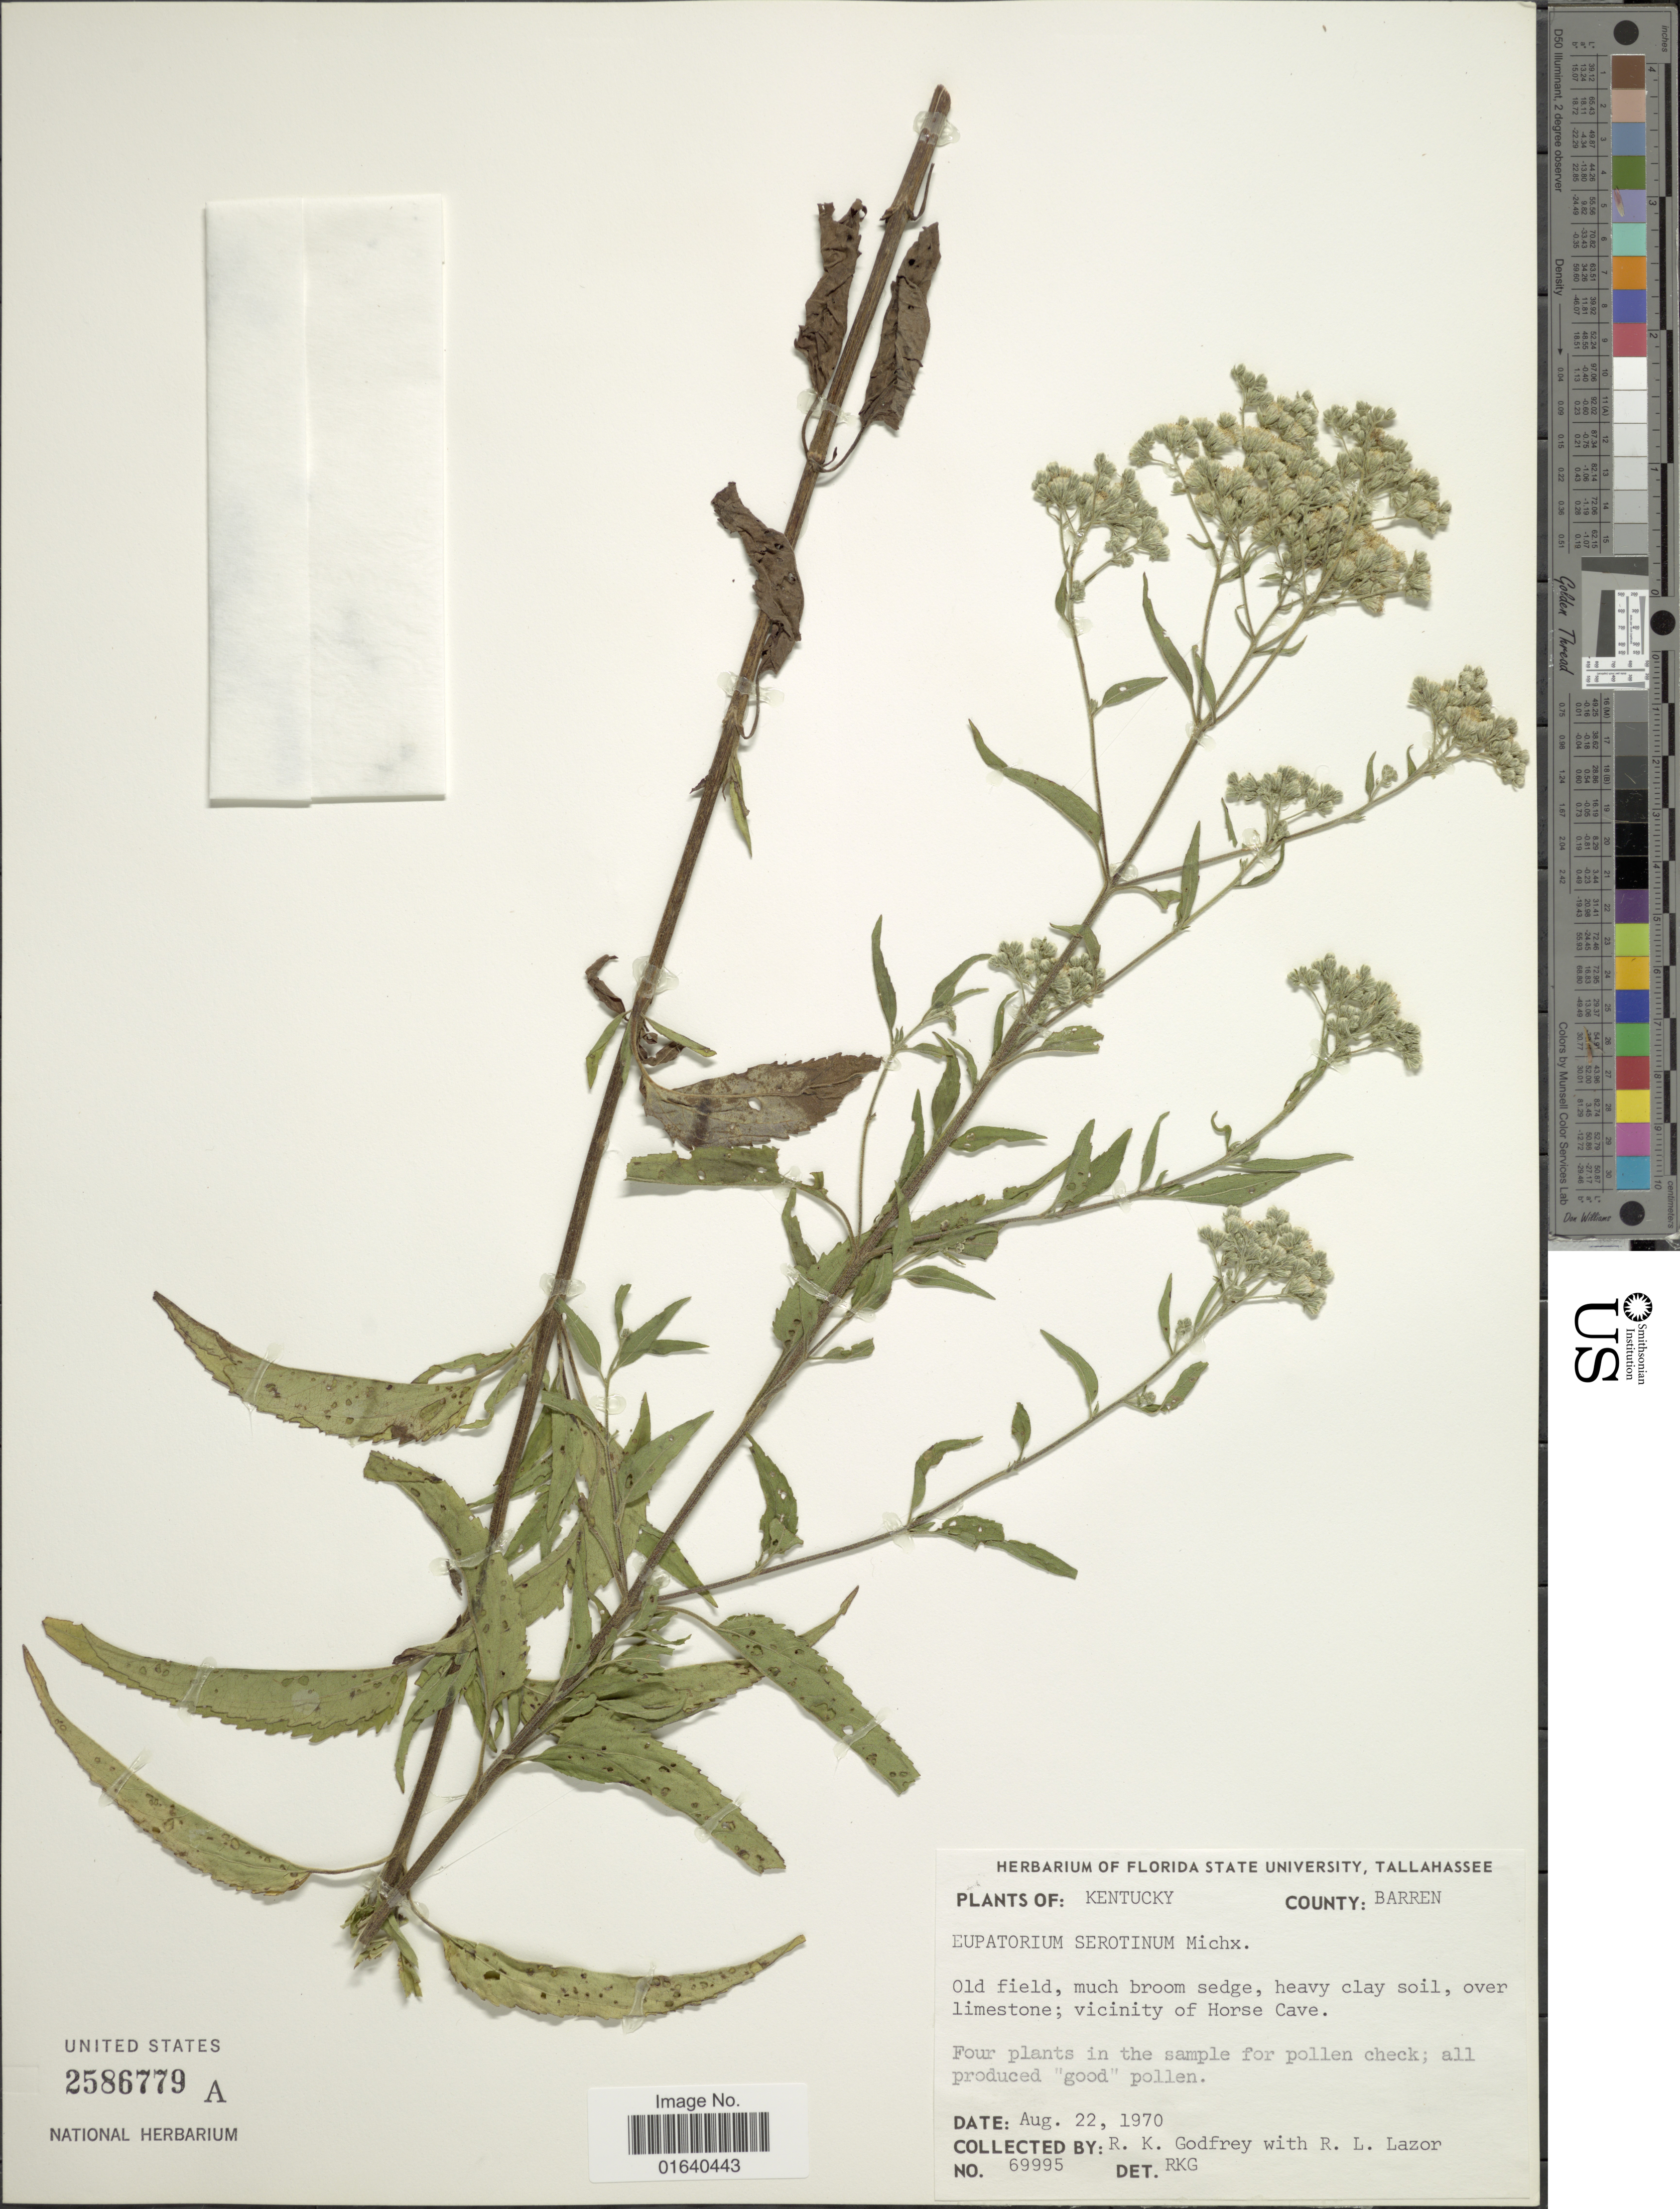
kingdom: Plantae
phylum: Tracheophyta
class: Magnoliopsida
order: Asterales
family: Asteraceae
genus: Eupatorium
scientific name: Eupatorium serotinum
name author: Michx.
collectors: R. K. Godfrey & R. L. Lazor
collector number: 69995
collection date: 1970-08-22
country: United States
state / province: Kentucky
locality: County: Barren, Old field, much broom sedge, heavy clay soil, over limestone; vicinity of Horse Cave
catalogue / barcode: US 2586779A